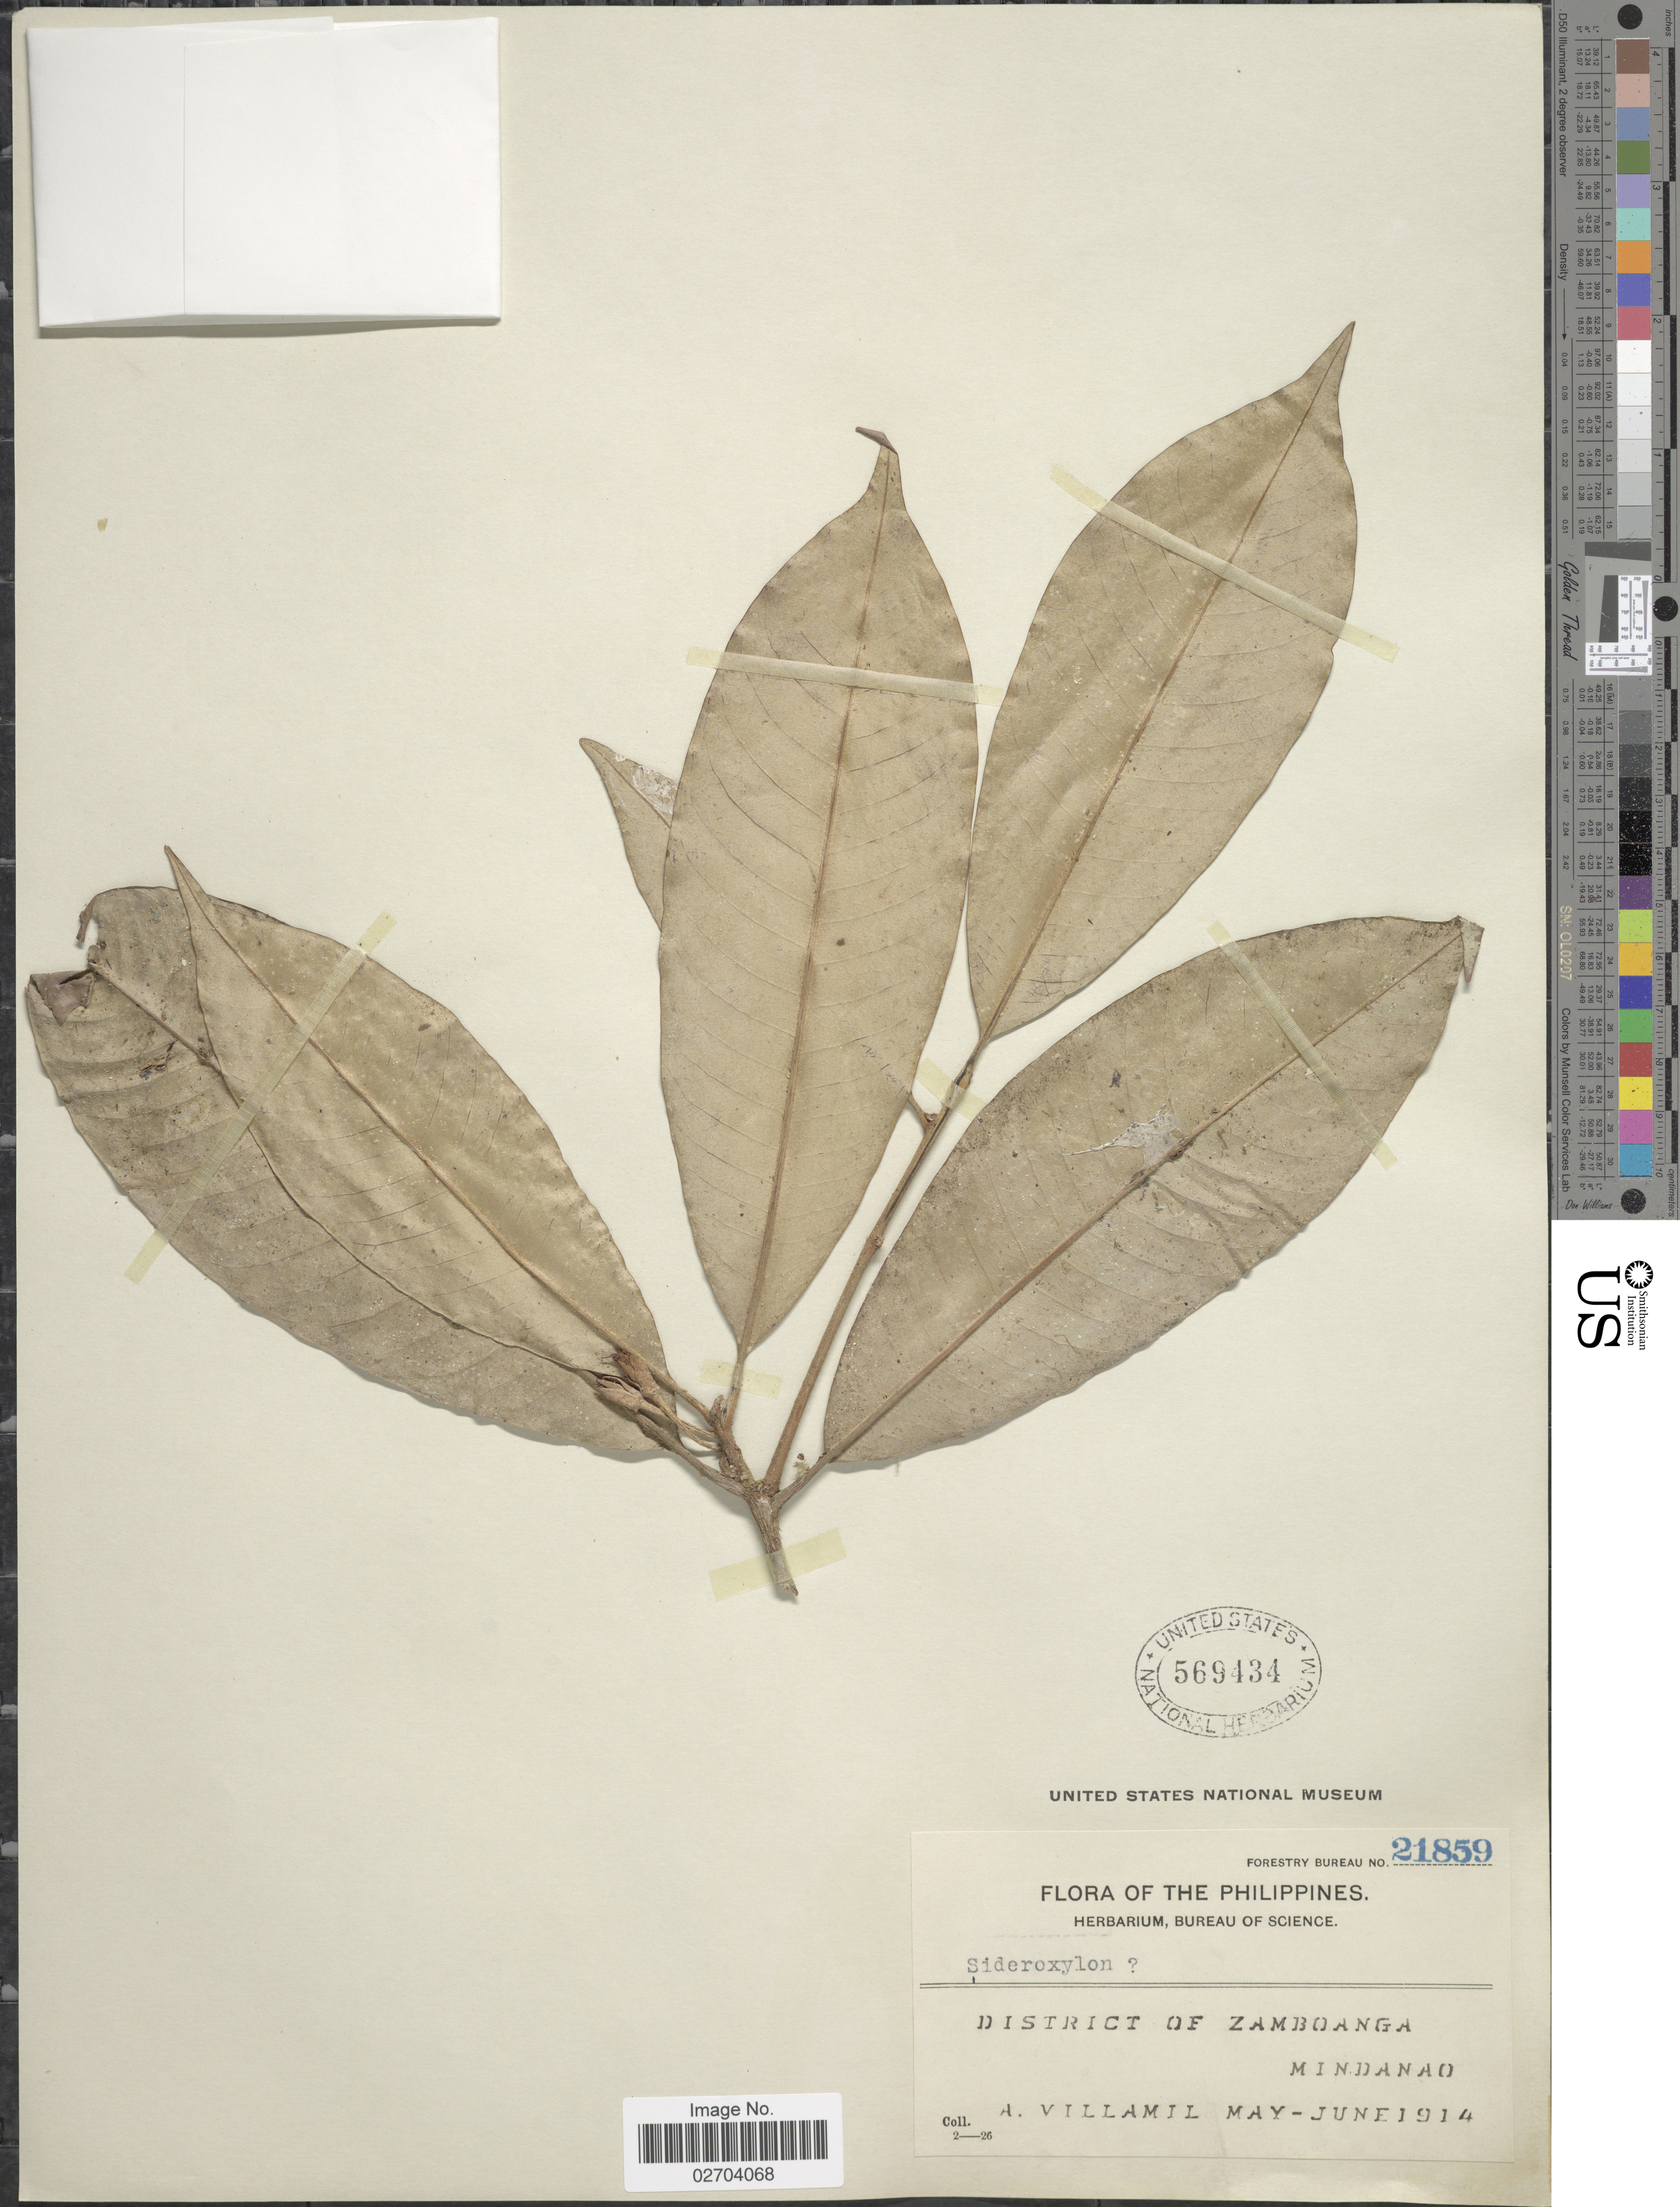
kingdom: Plantae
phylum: Tracheophyta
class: Magnoliopsida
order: Ericales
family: Sapotaceae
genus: Sideroxylon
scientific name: Sideroxylon sp.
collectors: A. Villamil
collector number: Forestry Bureau 21859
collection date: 1914-05/1914-06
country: Philippines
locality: District of Zamboanga, Mindanao.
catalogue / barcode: US 569434